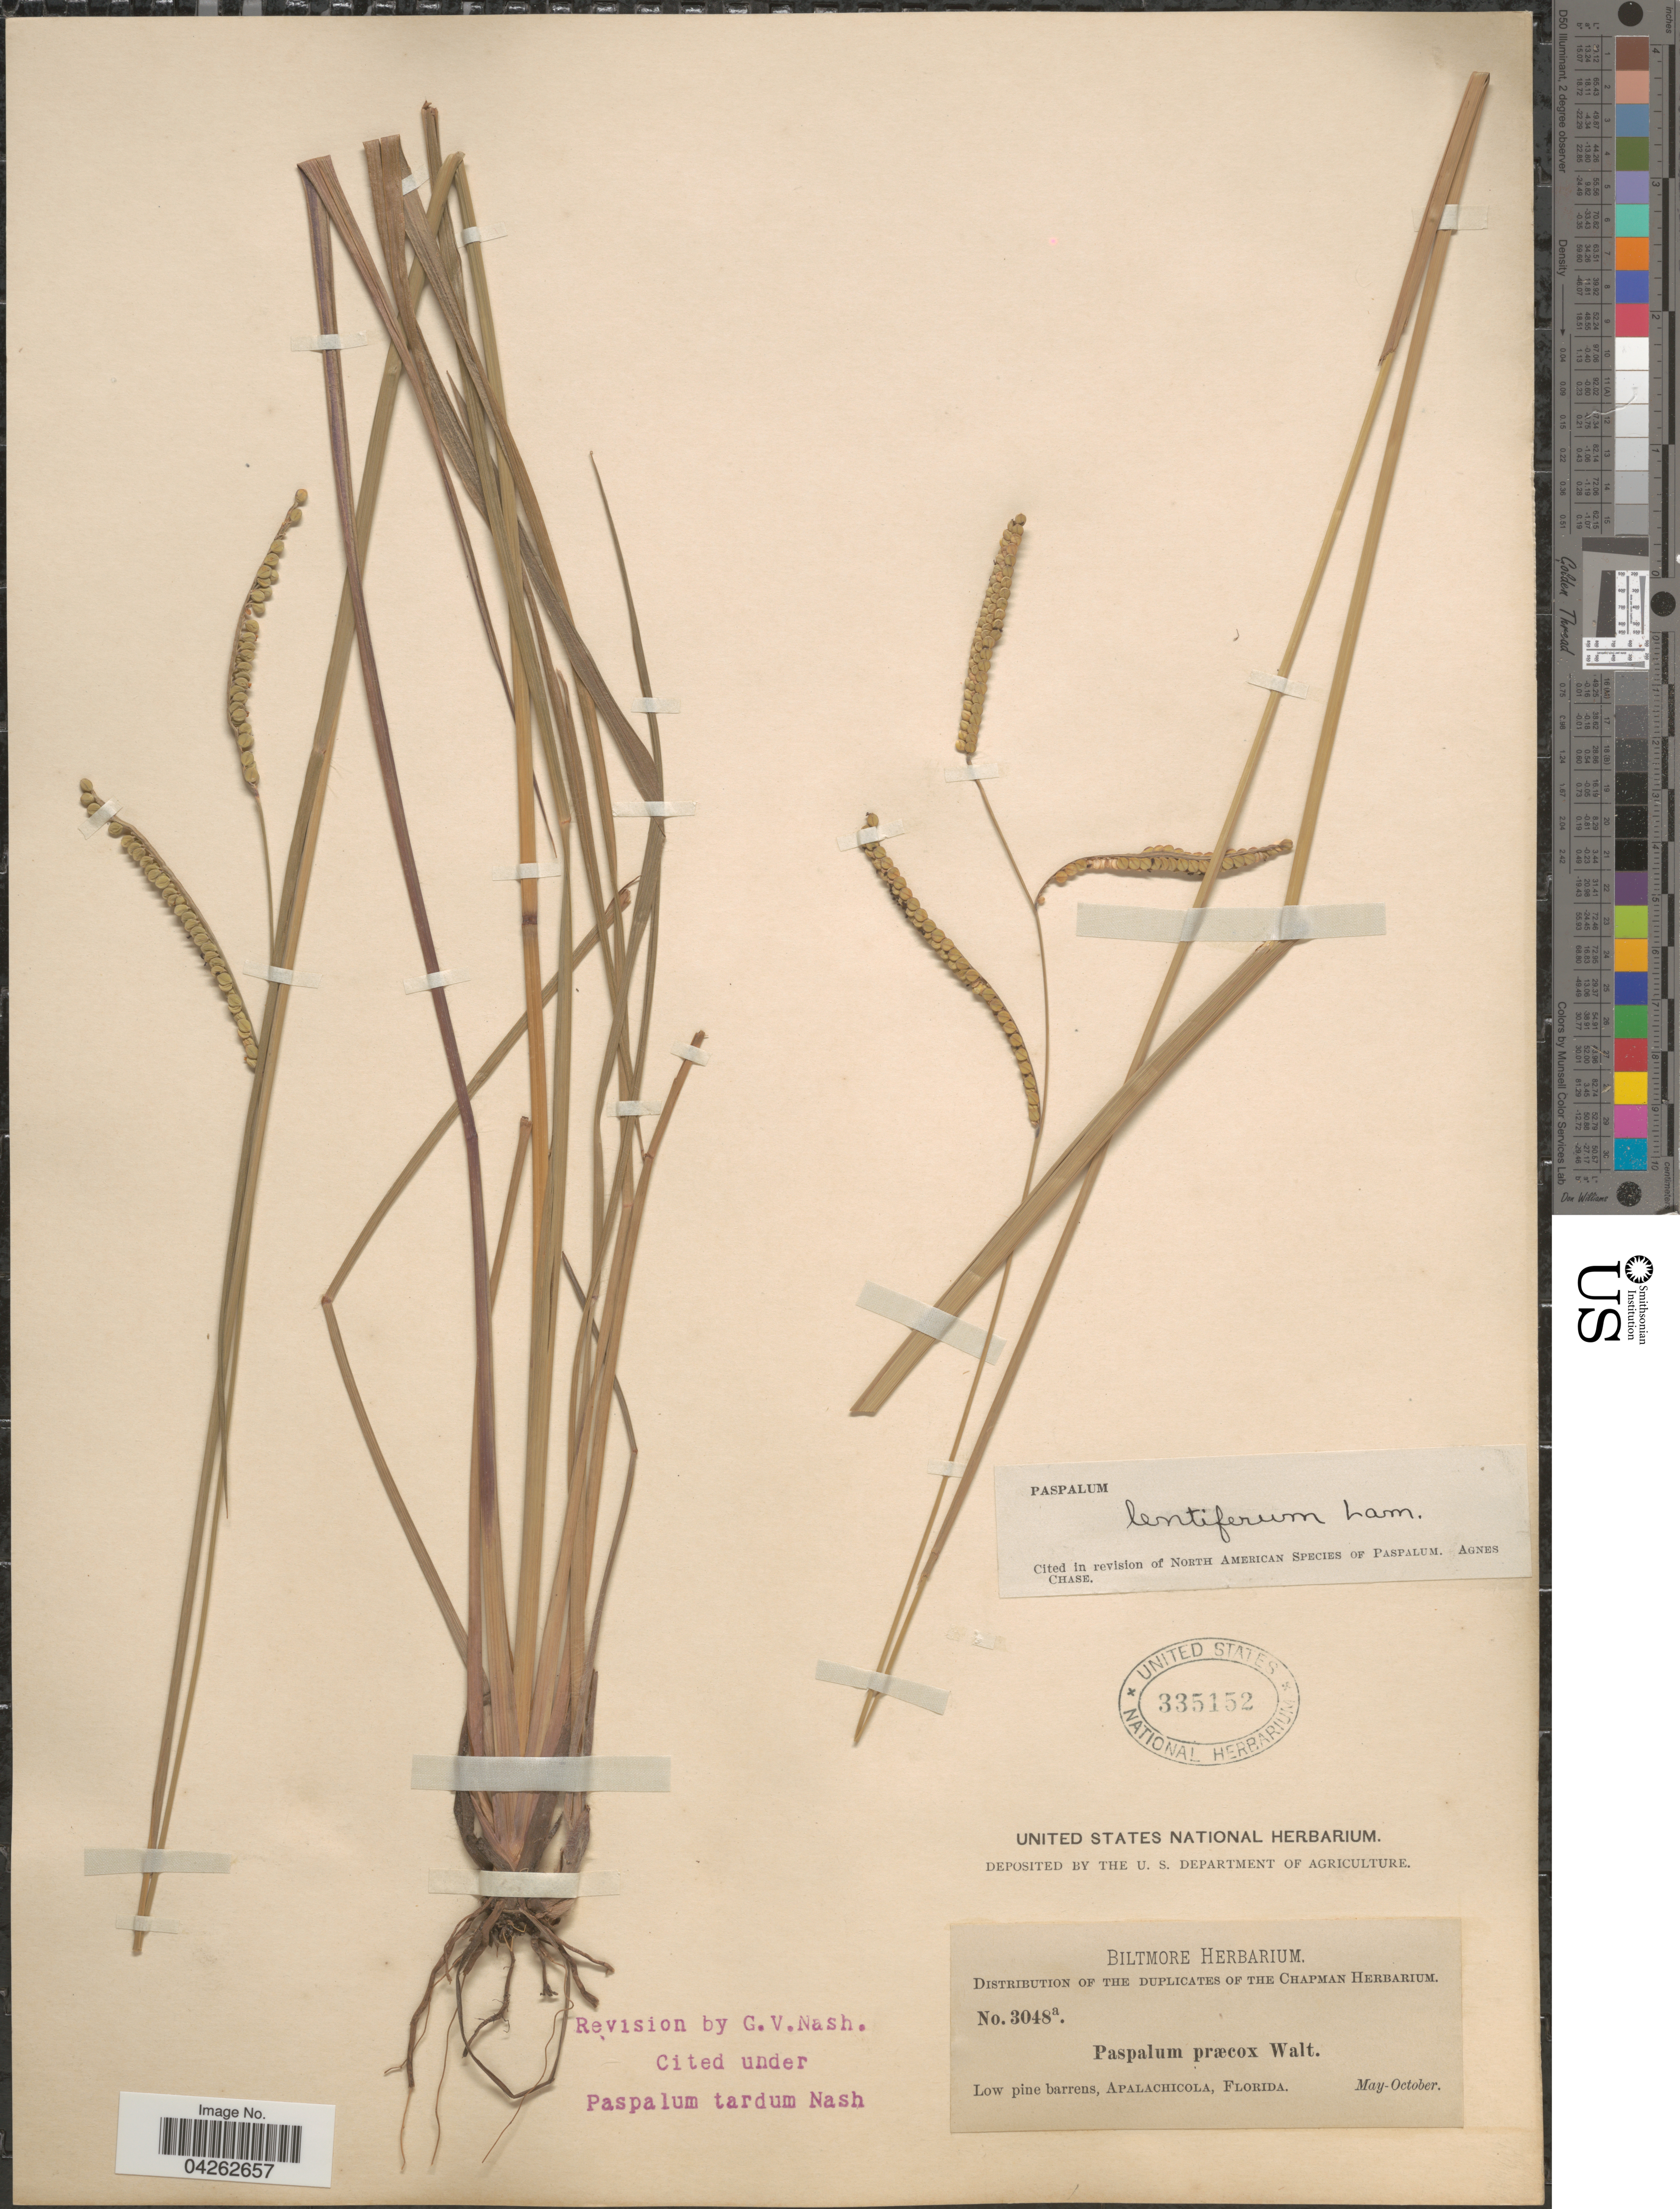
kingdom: Plantae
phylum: Tracheophyta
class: Liliopsida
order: Poales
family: Poaceae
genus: Paspalum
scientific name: Paspalum lentiferum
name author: Lam.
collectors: ex herb. Biltmore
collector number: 3048a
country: United States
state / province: Florida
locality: Low pine barrens, Apalachicola.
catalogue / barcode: US 335152